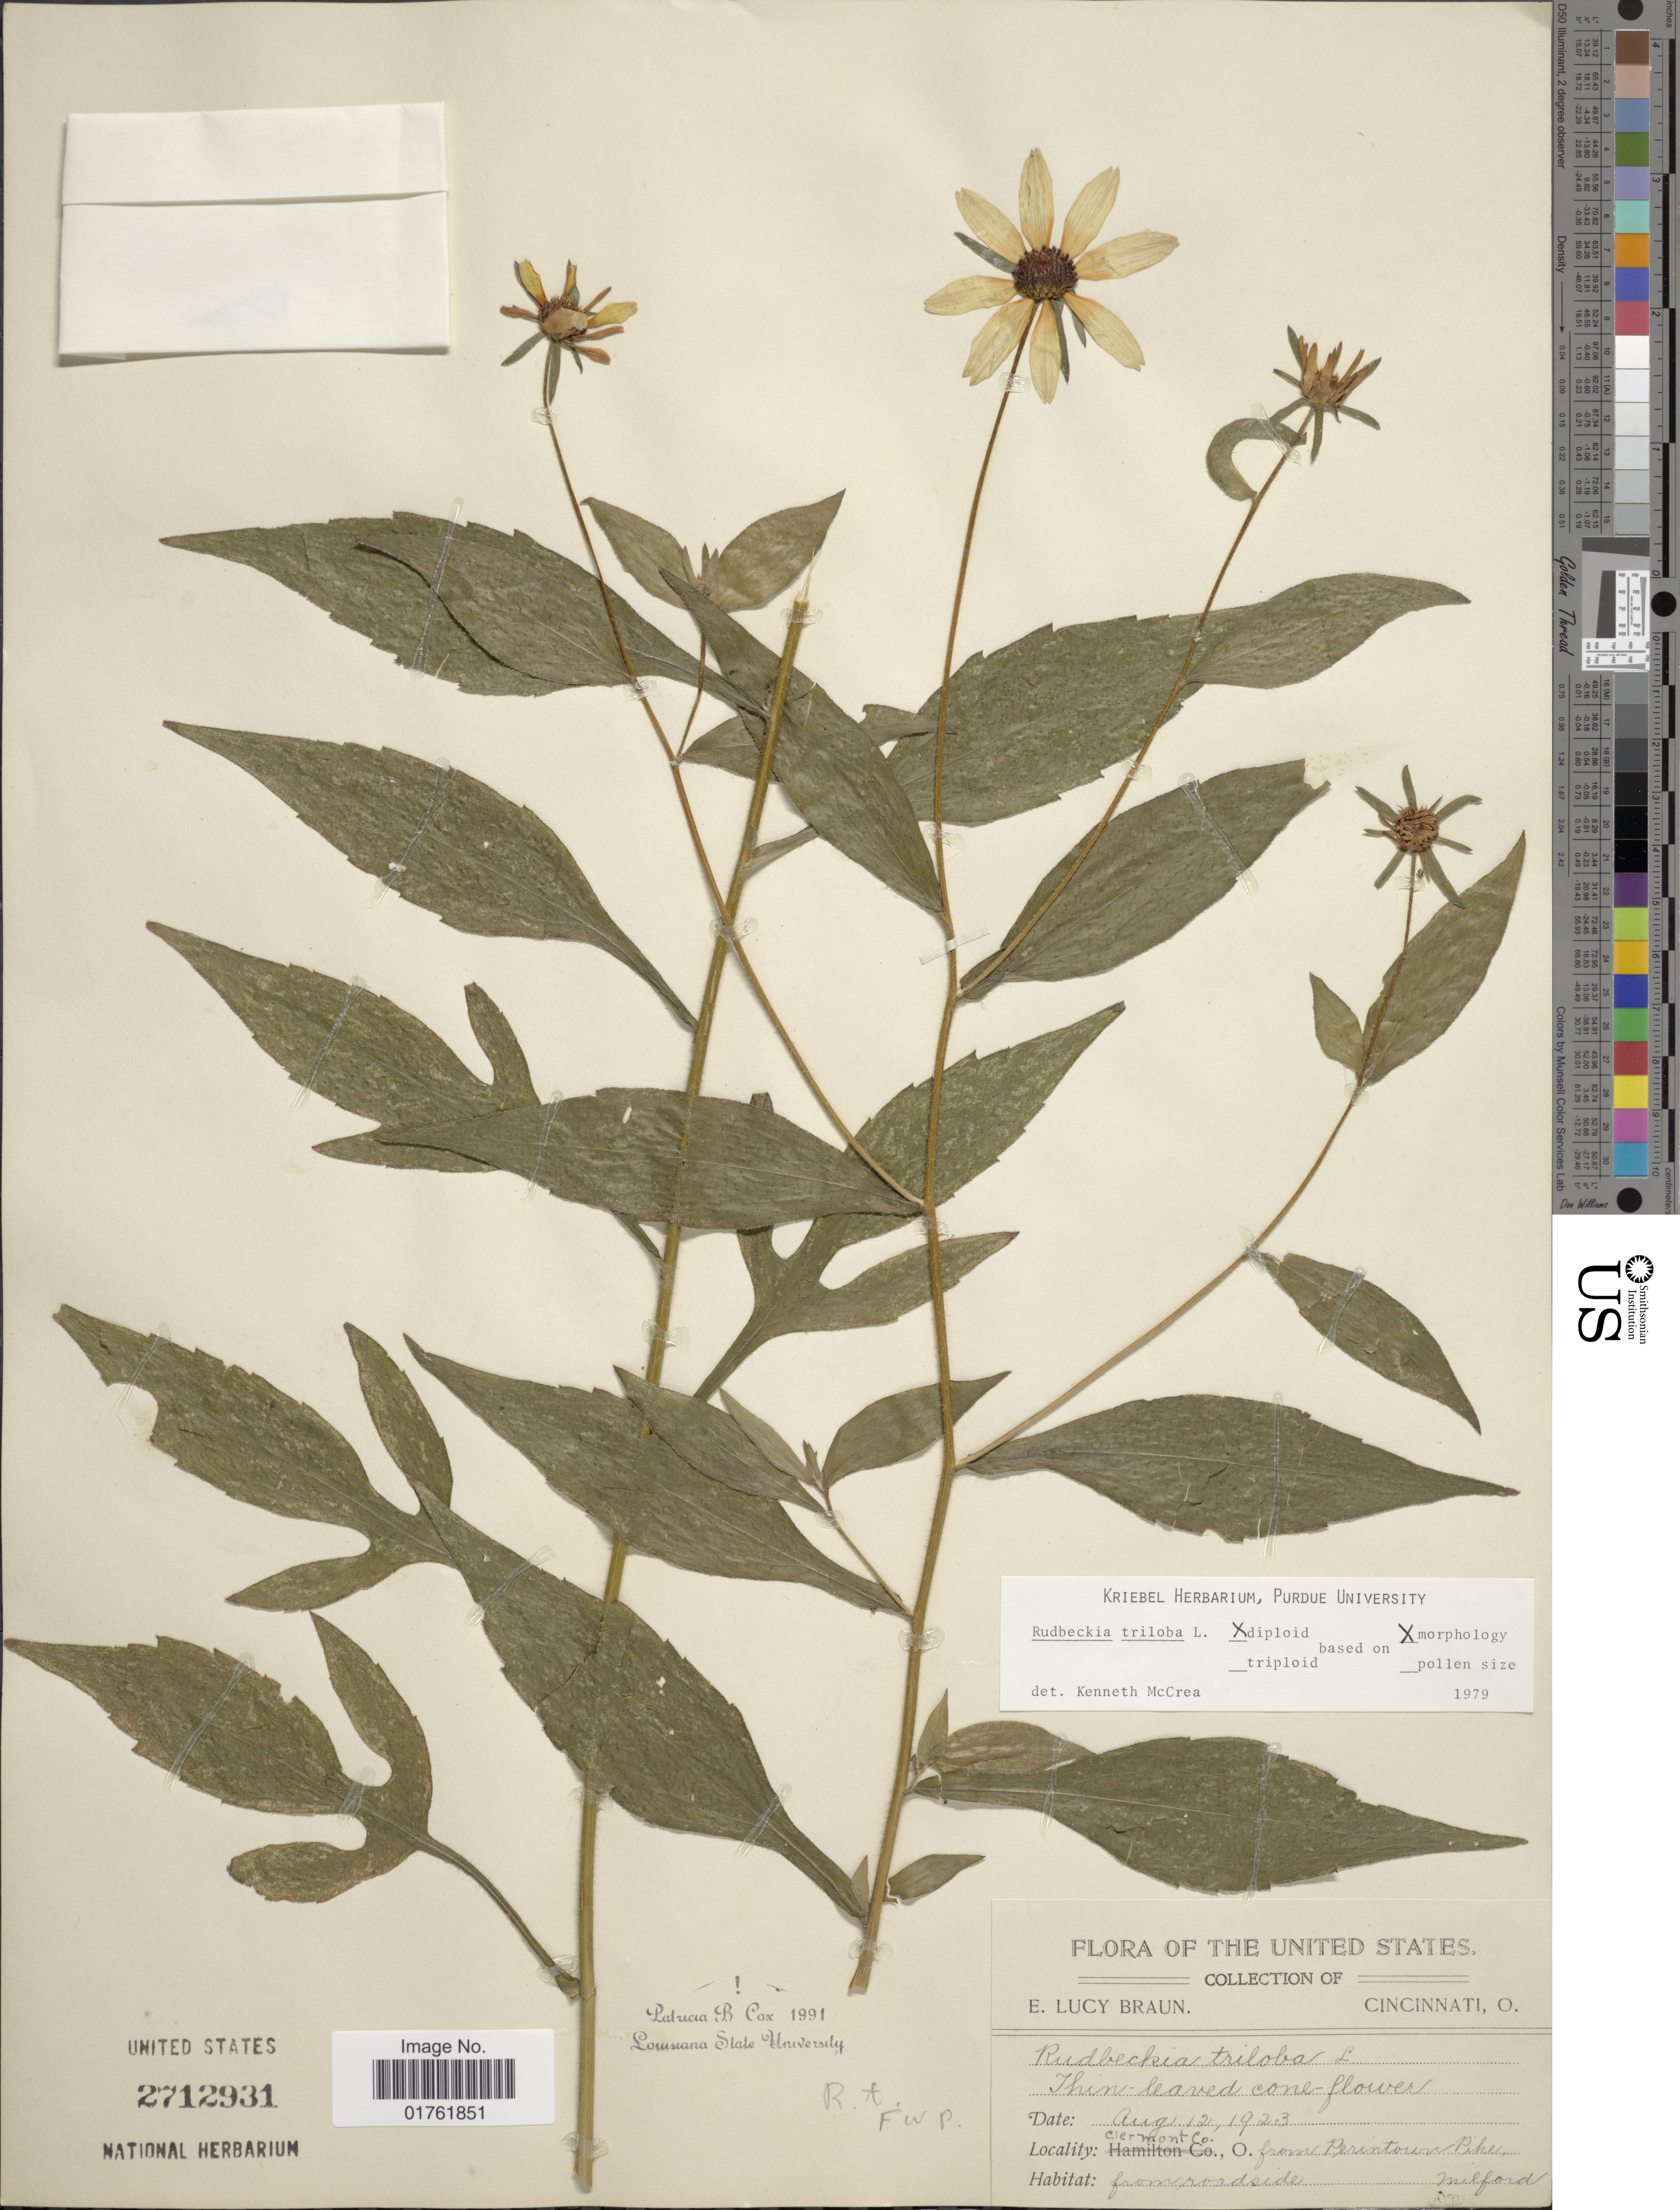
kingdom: Plantae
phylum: Tracheophyta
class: Magnoliopsida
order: Asterales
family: Asteraceae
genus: Rudbeckia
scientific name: Rudbeckia triloba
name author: L.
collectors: E. L. Braun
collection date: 1923-08-12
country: United States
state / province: Ohio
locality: Clermont Co. O. from Perintown Pike, from roadside, Milford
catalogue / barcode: US 2712931